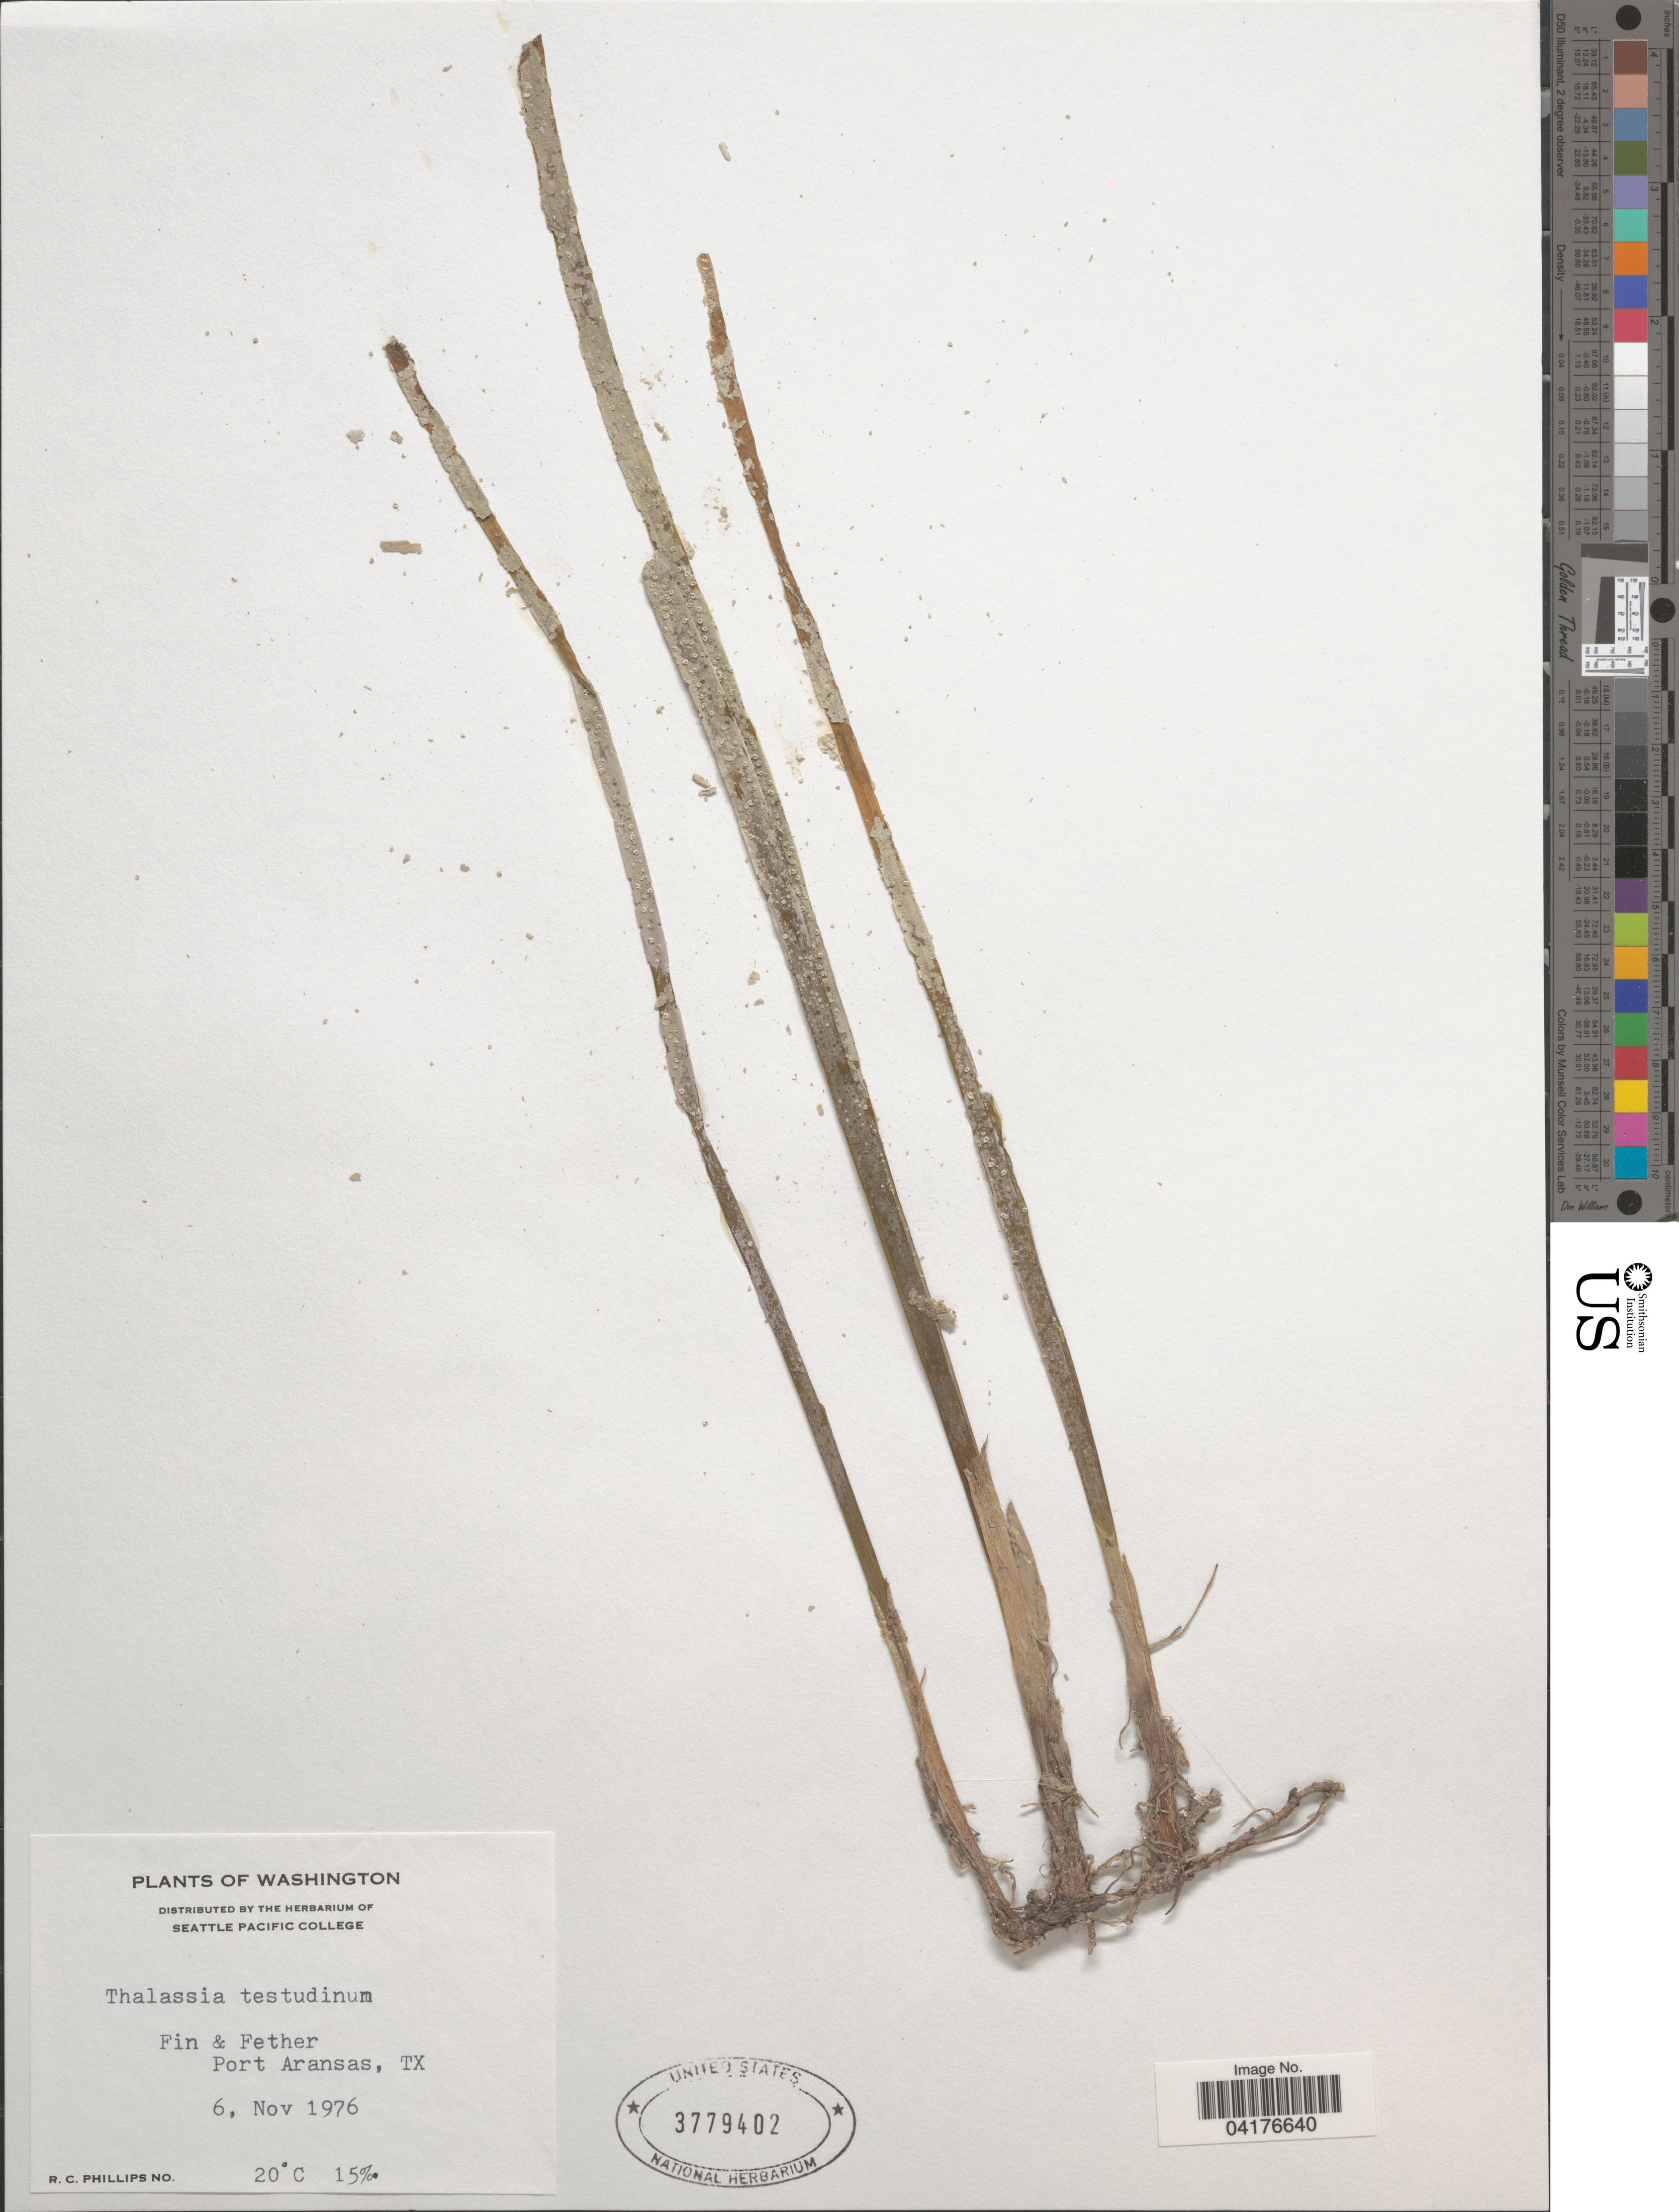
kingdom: Plantae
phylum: Tracheophyta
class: Liliopsida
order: Alismatales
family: Hydrocharitaceae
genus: Thalassia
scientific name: Thalassia testudinum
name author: Banks & Sol. ex K.D. Koenig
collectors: R. C. Phillips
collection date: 1976-11-06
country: United States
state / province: Texas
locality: Fin & Fether. Port Aransas.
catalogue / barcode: US 3779402